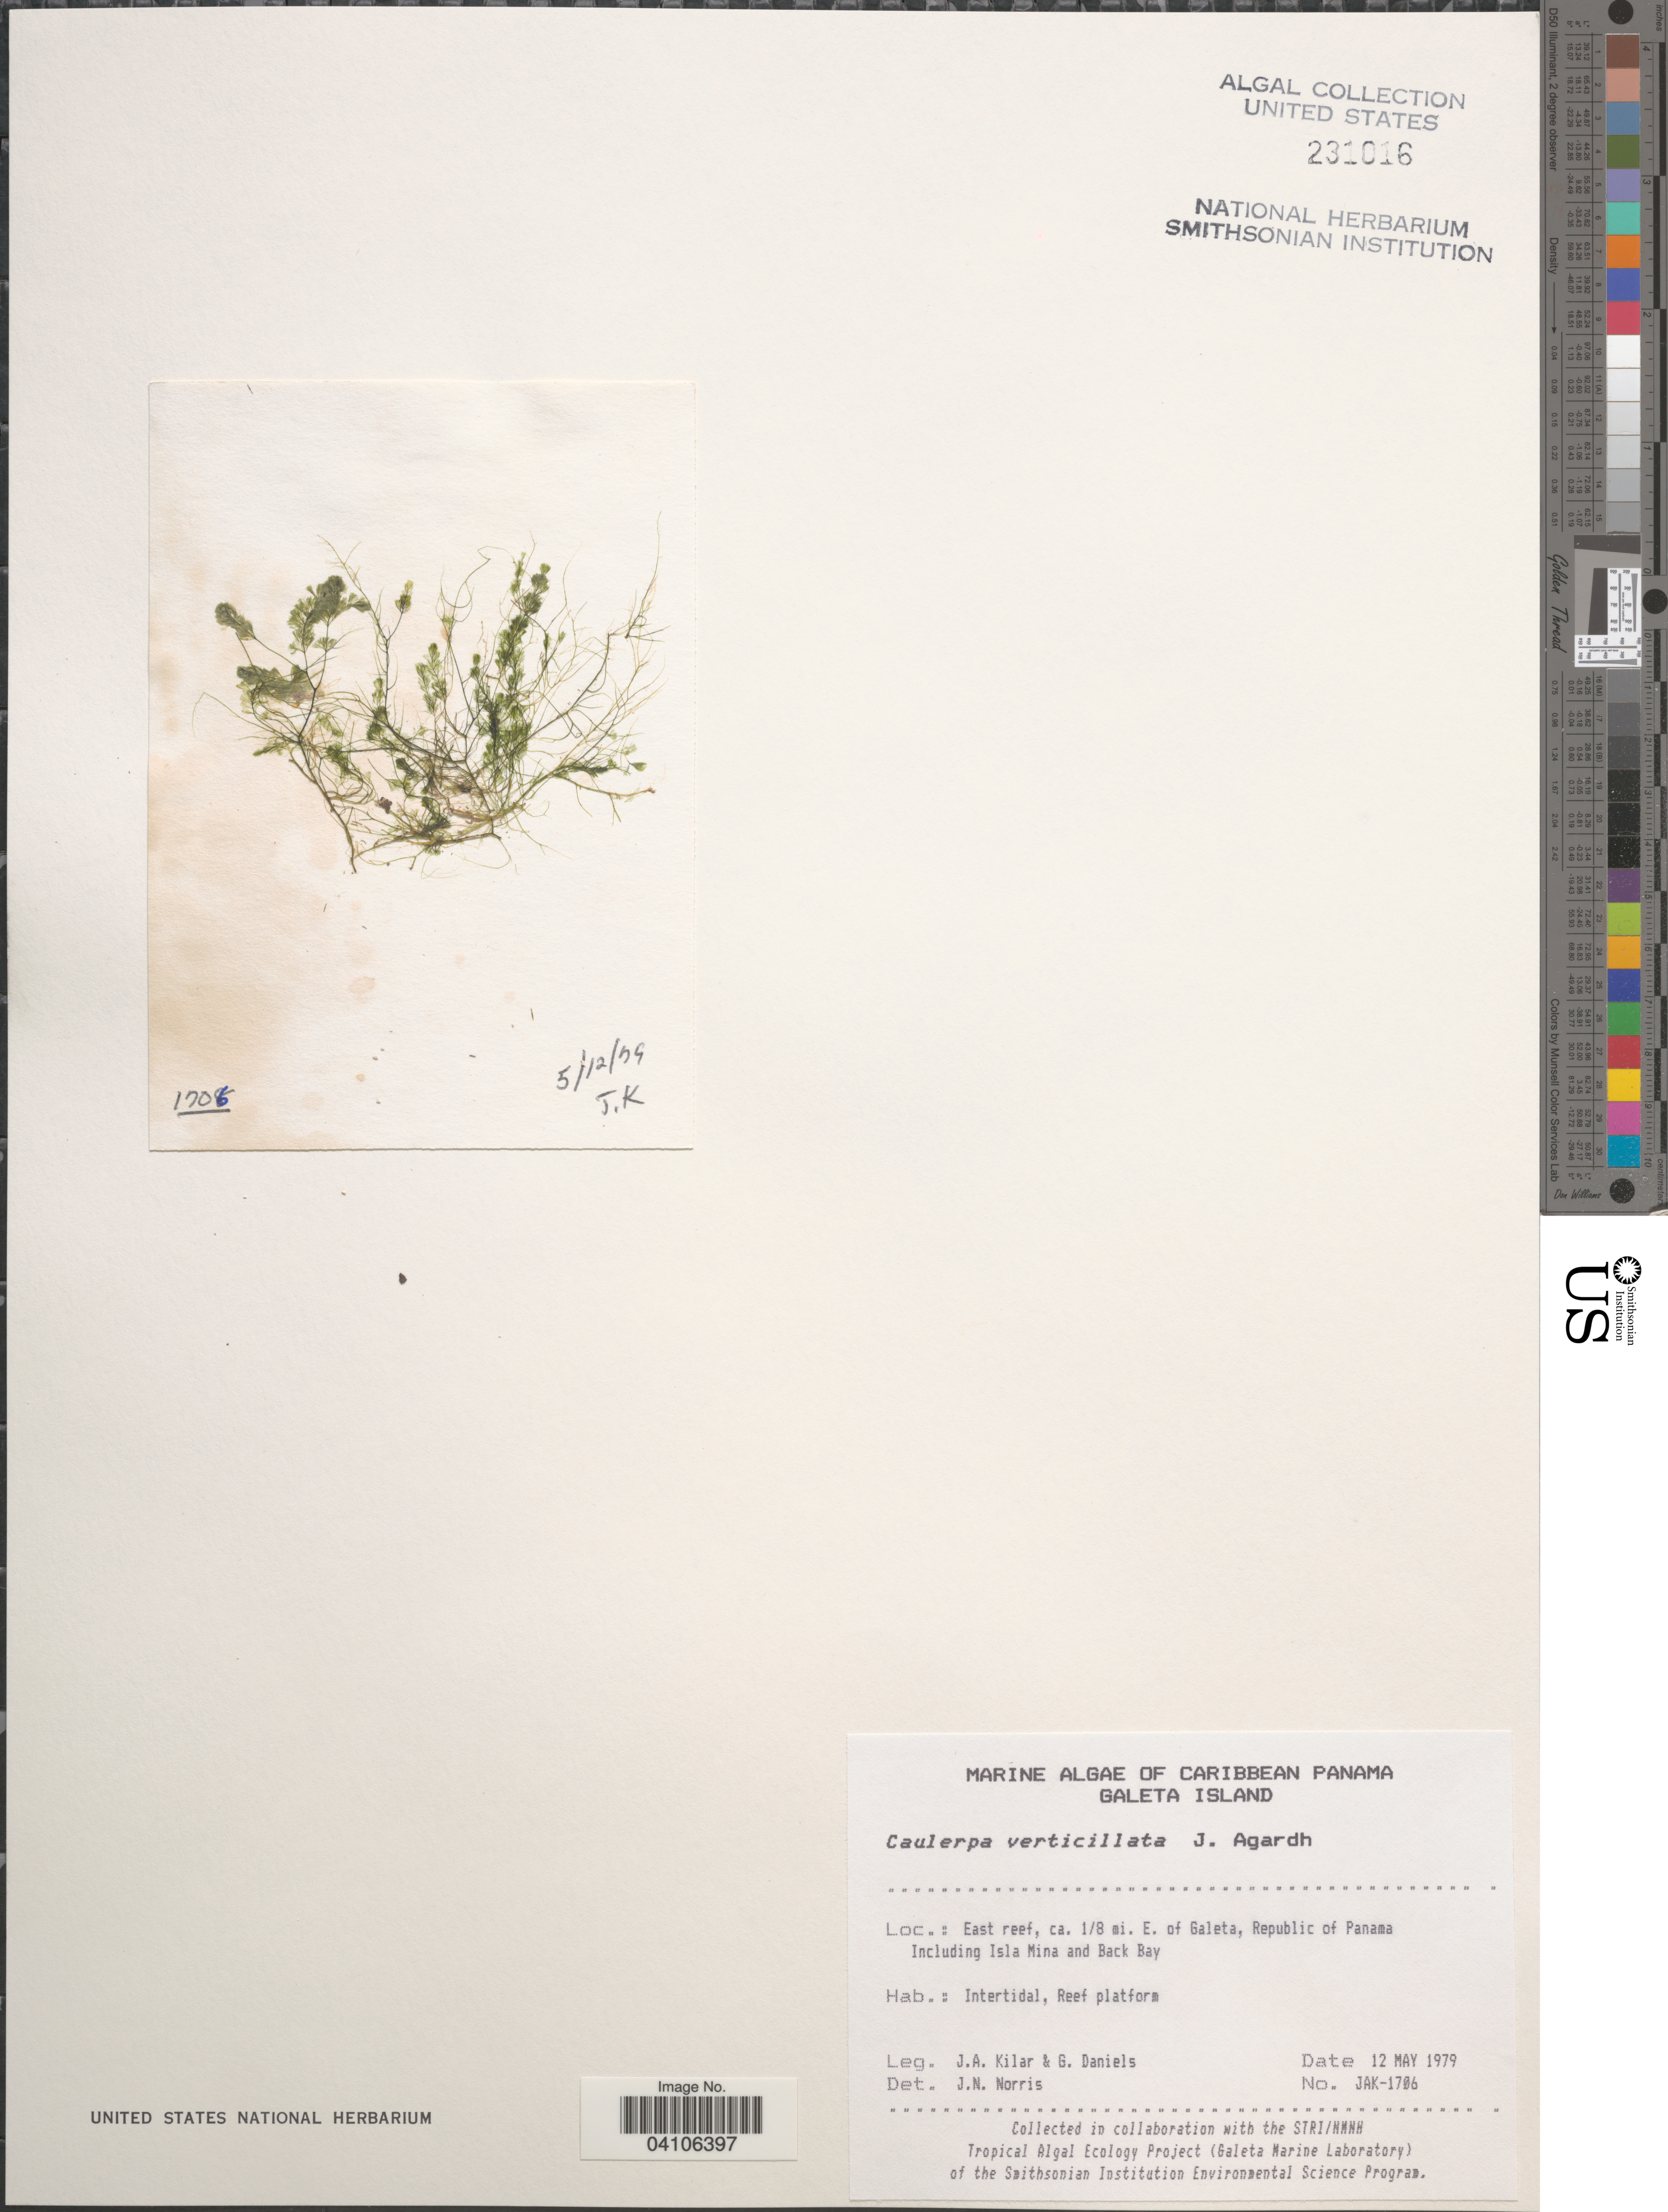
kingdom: Plantae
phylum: Chlorophyta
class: Ulvophyceae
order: Bryopsidales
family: Caulerpaceae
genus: Caulerpa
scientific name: Caulerpa verticillata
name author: J. Agardh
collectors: J. A. Kilar & G. Daniels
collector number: JAK-1706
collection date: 1979-05-12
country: Panama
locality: Caribbean Panama. Galeta Island. East reef, ca. ⅛ mi. E. of Galeta, Republic of Panama. Including Isla Mina and Back Bay.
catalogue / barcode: US 231016